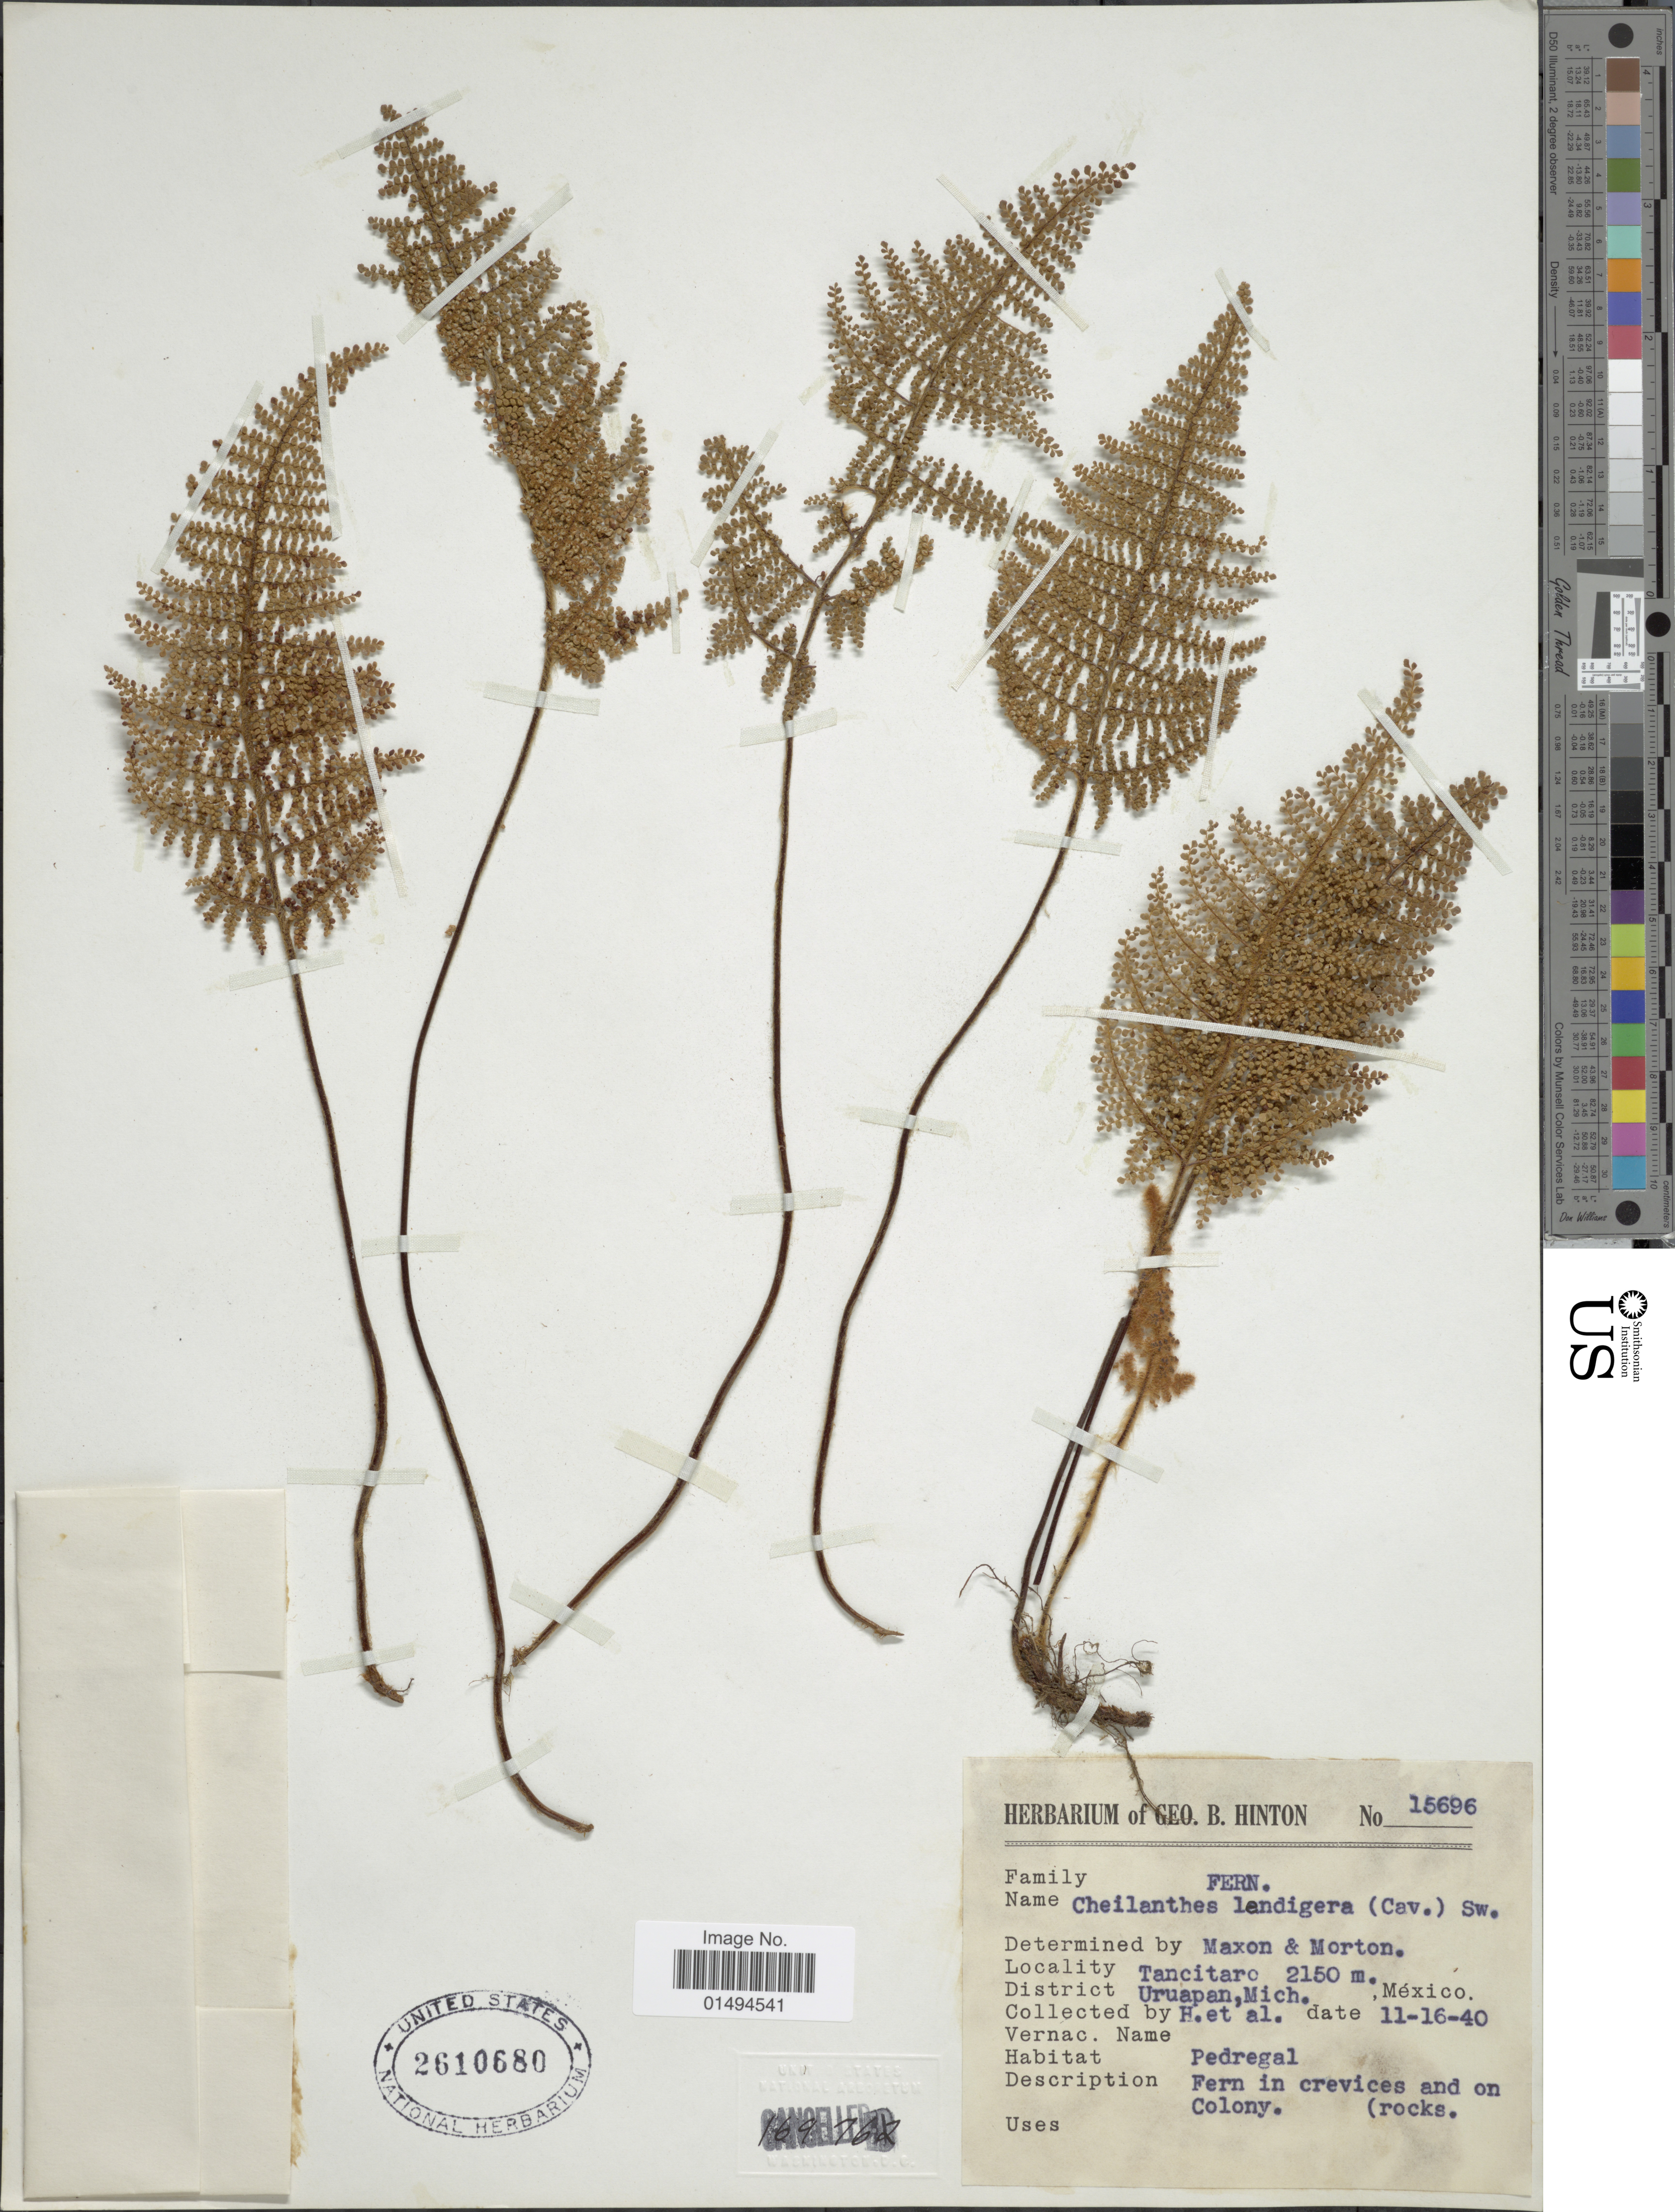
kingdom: Plantae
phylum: Tracheophyta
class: Polypodiopsida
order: Polypodiales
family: Pteridaceae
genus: Myriopteris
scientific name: Myriopteris lendigera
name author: (Cav.) J. Sm.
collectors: G. B. Hinton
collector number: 15696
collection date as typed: Transcribed d/m/y: 16/11/40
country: Mexico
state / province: Michoacán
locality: Tancitaro, Uruapan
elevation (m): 2150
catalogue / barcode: US 2610680